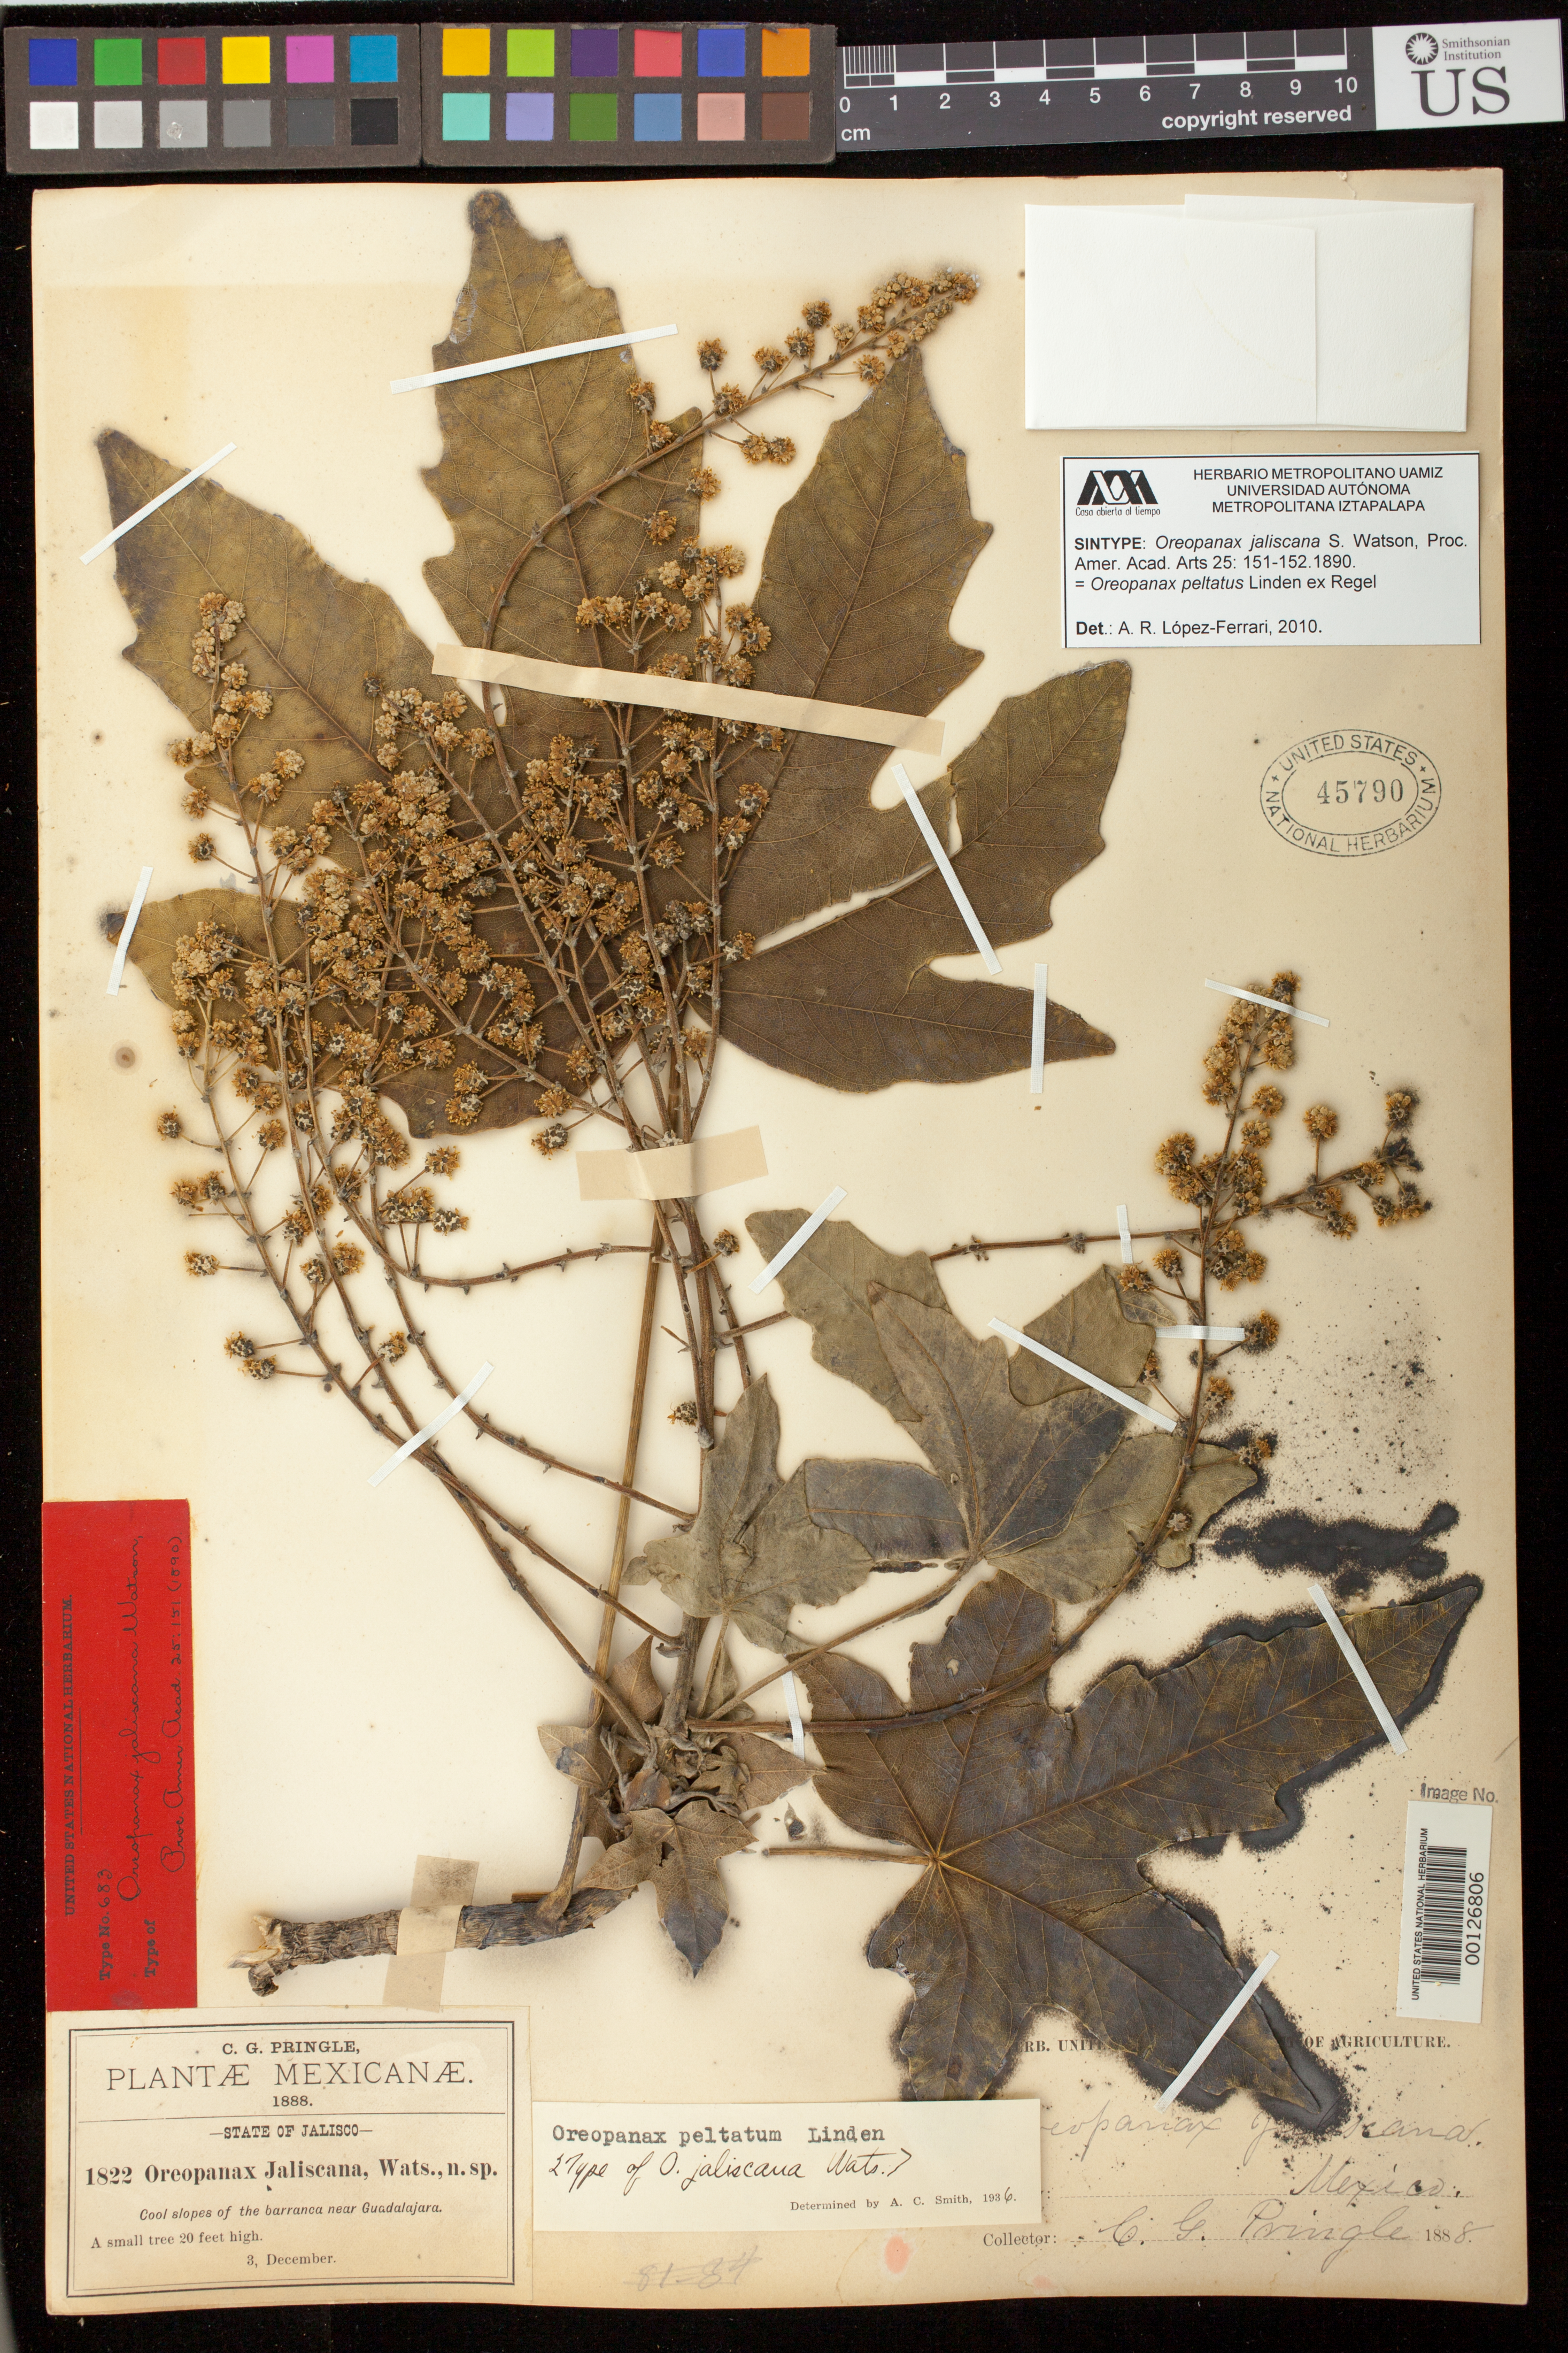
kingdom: Plantae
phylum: Tracheophyta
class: Magnoliopsida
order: Apiales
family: Araliaceae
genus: Oreopanax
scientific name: Oreopanax jaliscanus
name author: S. Watson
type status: Syntype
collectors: C. G. Pringle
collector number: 1822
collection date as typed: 03 Dec 1888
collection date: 1888-12-03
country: Mexico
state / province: Jalisco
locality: Near Guadalajara.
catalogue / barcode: US 45790